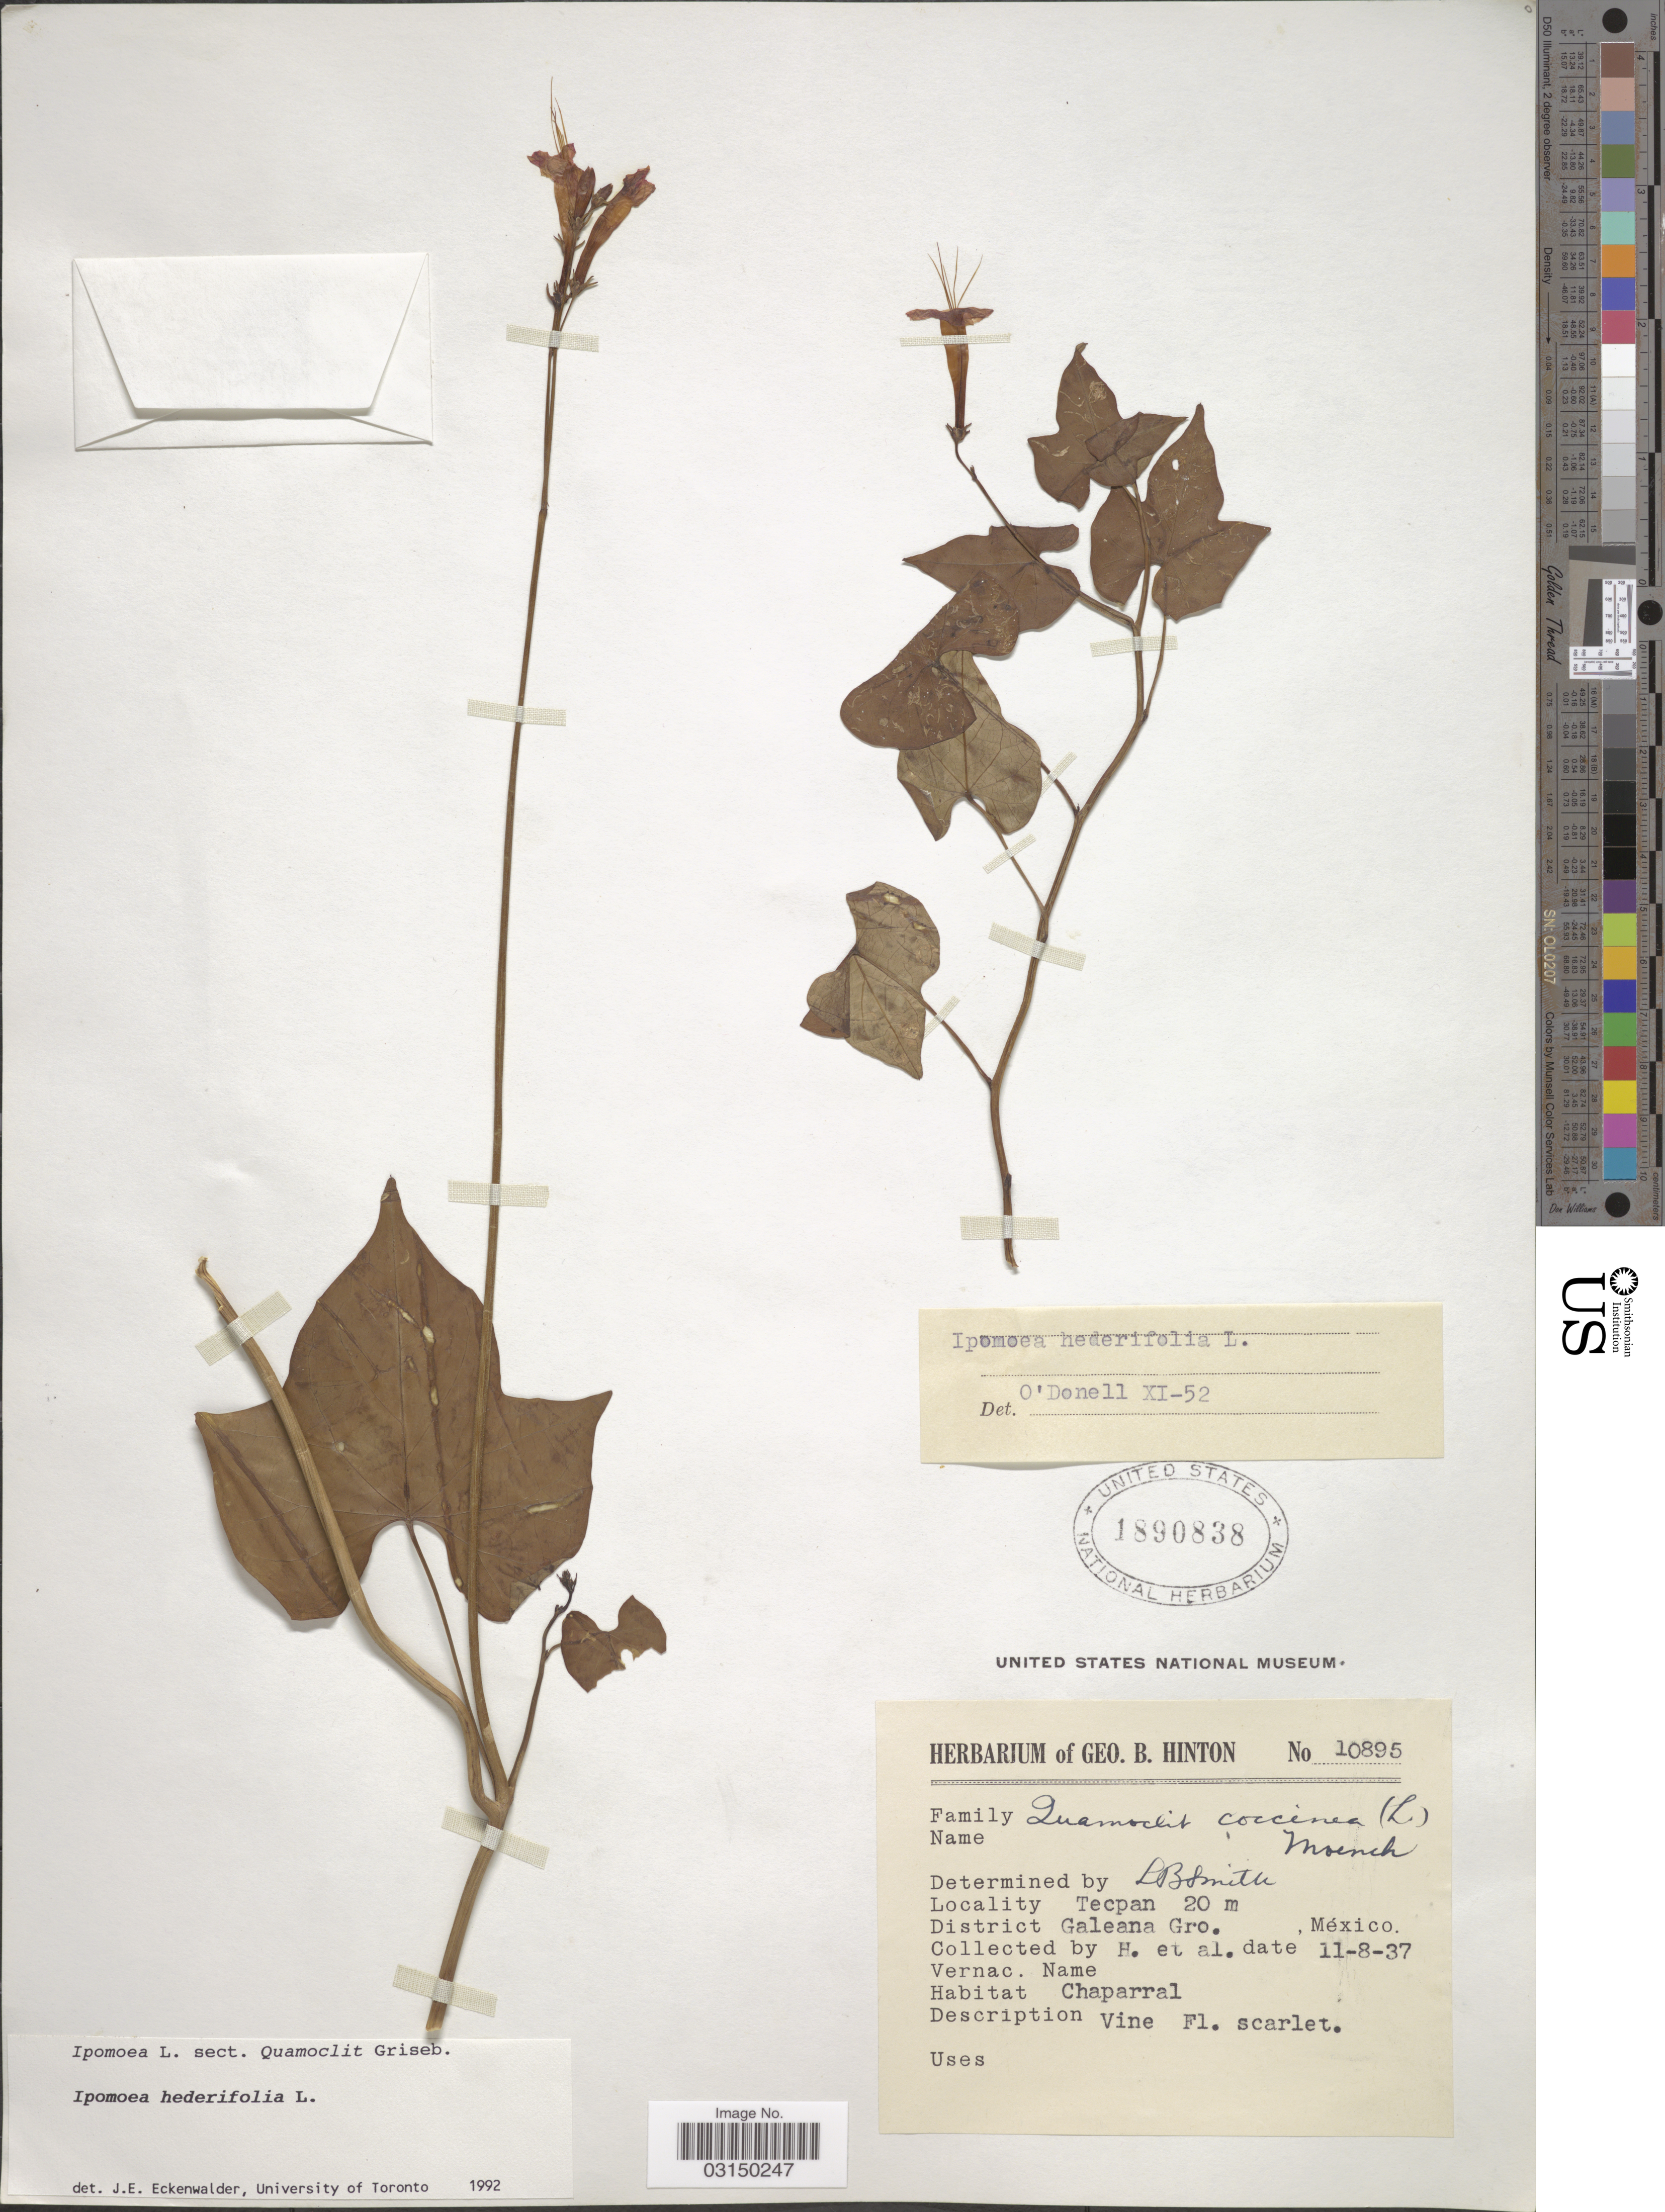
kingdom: Plantae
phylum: Tracheophyta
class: Magnoliopsida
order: Solanales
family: Convolvulaceae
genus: Ipomoea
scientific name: Ipomoea hederifolia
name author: L.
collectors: G. B. Hinton & et al.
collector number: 10895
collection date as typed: Transcribed d/m/y: 11/8/37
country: Mexico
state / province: Guerrero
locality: Tecpan. District Galeana, Gro.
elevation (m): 20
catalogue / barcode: US 1890838